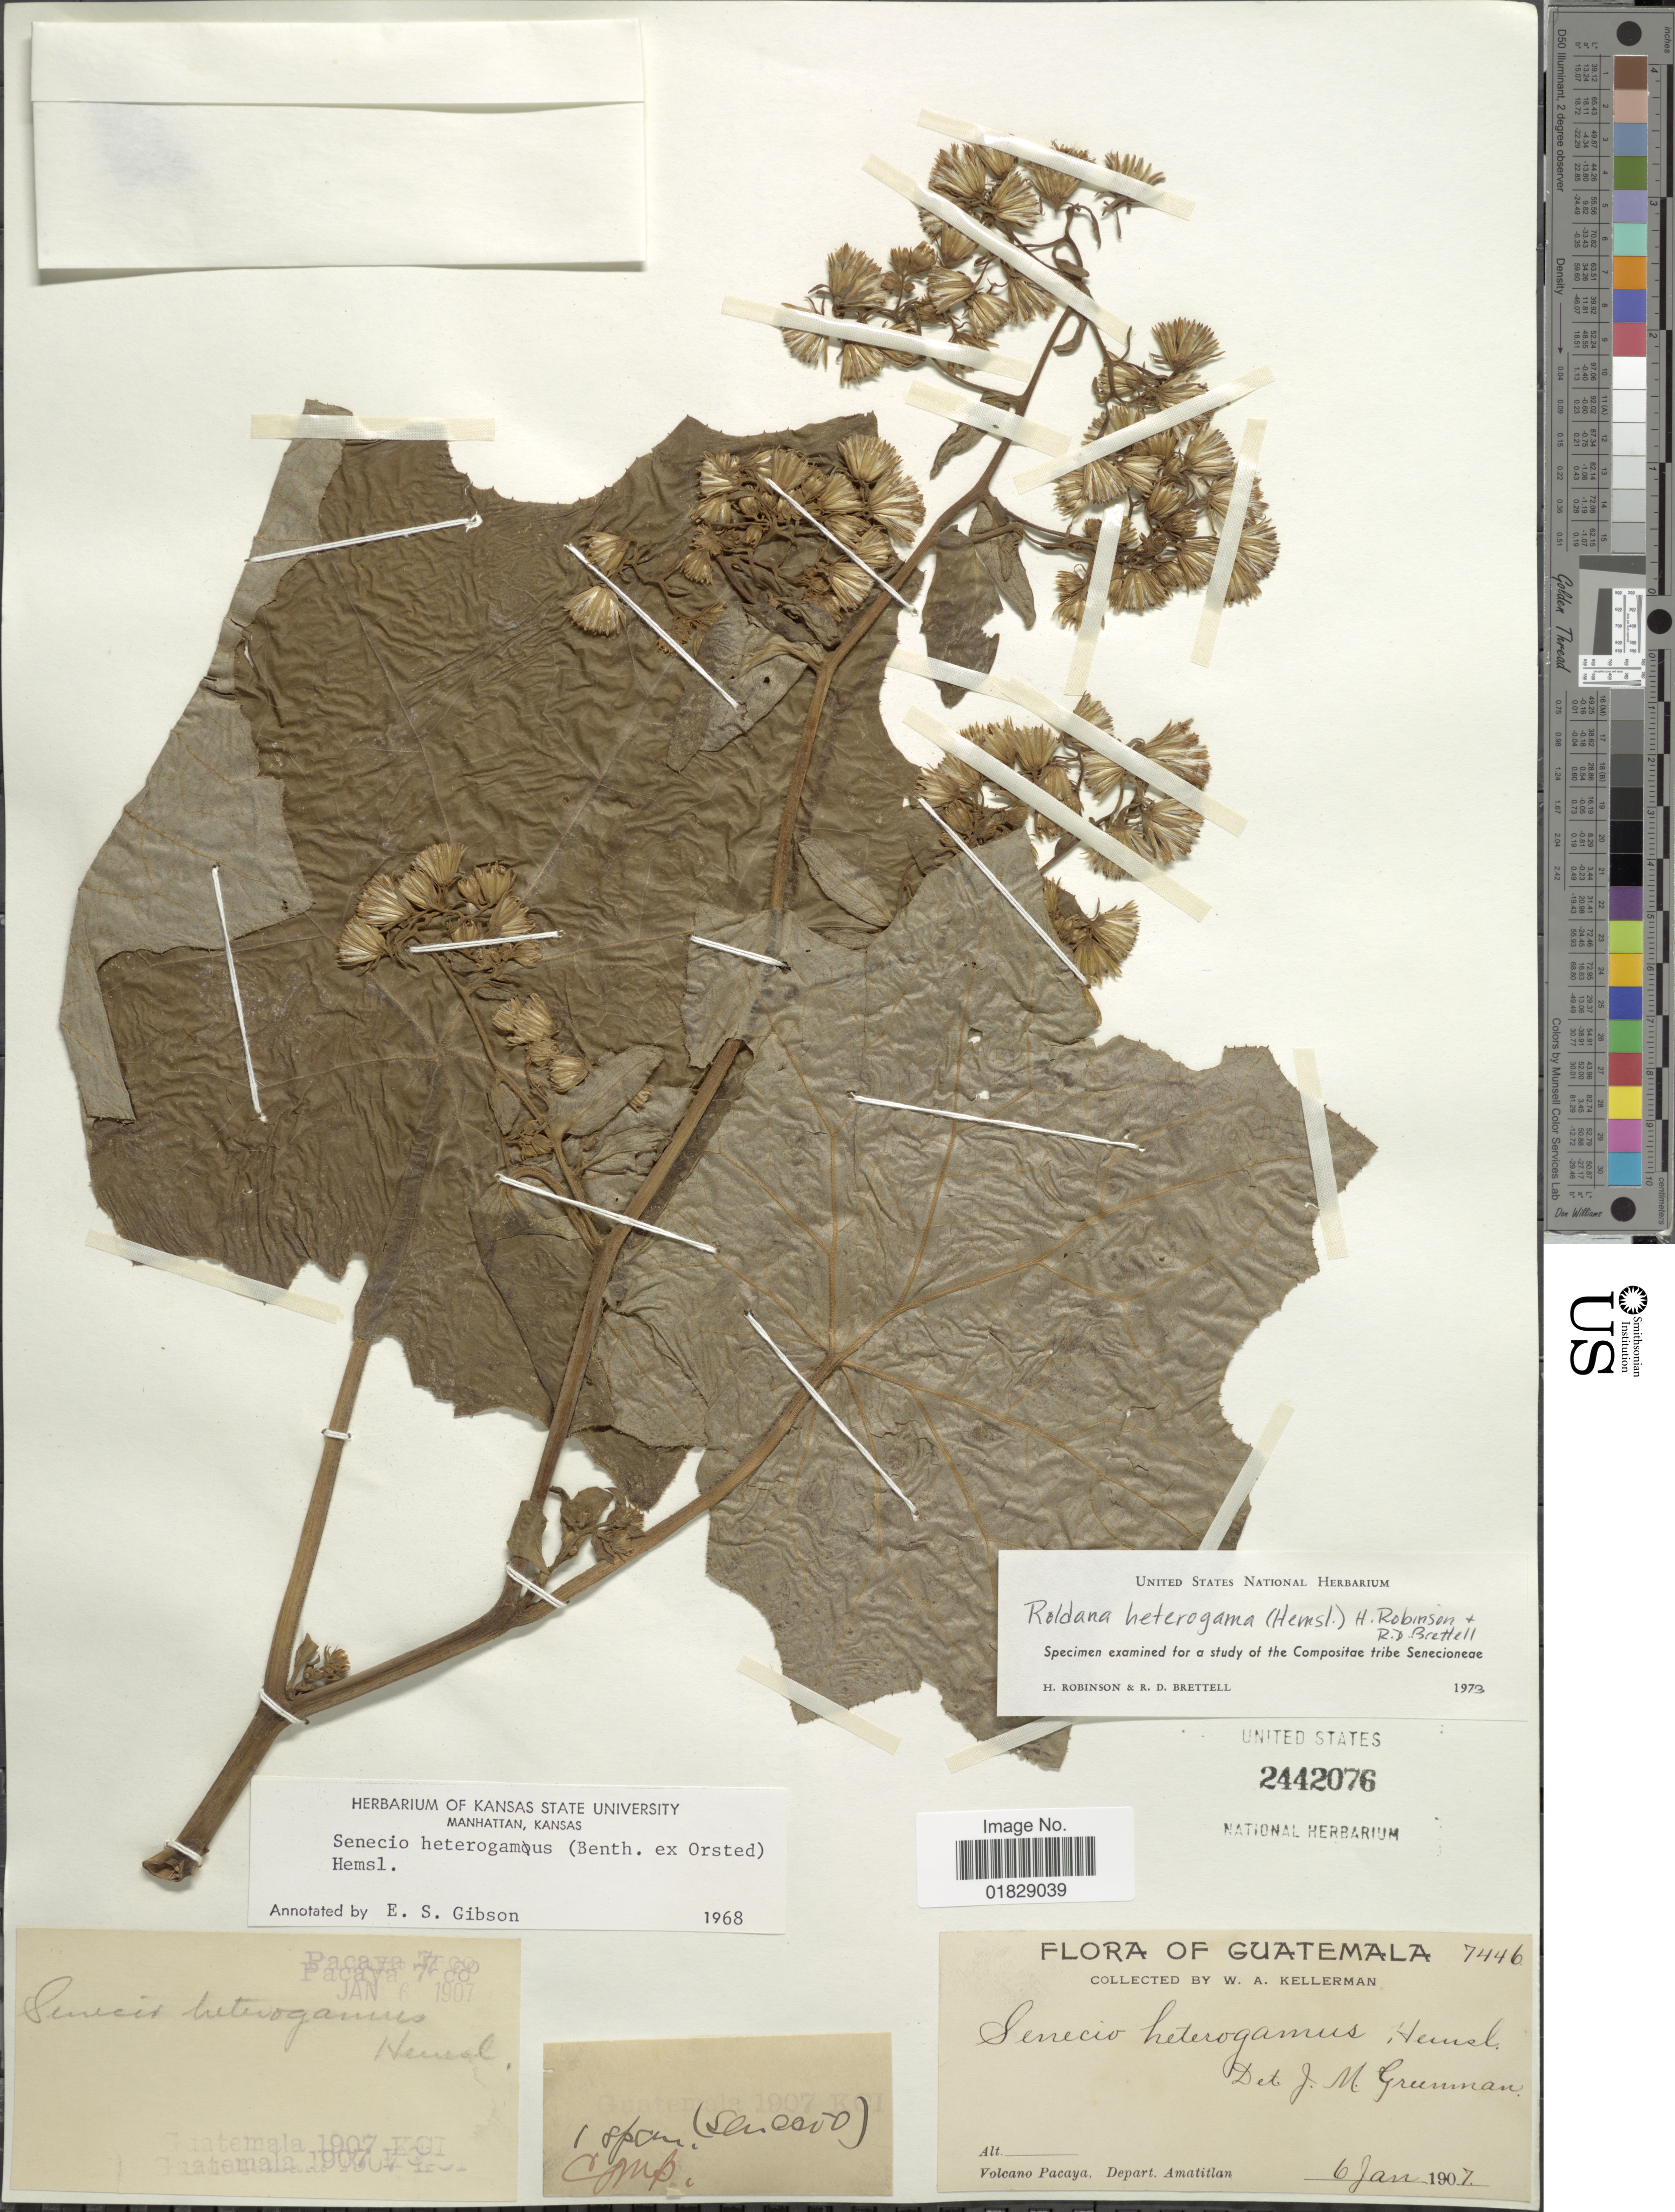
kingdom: Plantae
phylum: Tracheophyta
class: Magnoliopsida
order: Asterales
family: Asteraceae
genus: Roldana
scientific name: Roldana heterogama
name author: (Benth.) H. Rob. & Brettell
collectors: W. Kellerman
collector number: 7446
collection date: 1907-01-06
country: Guatemala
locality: Volcano Pacaya. Depart. Amatitlan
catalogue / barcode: US 2442076